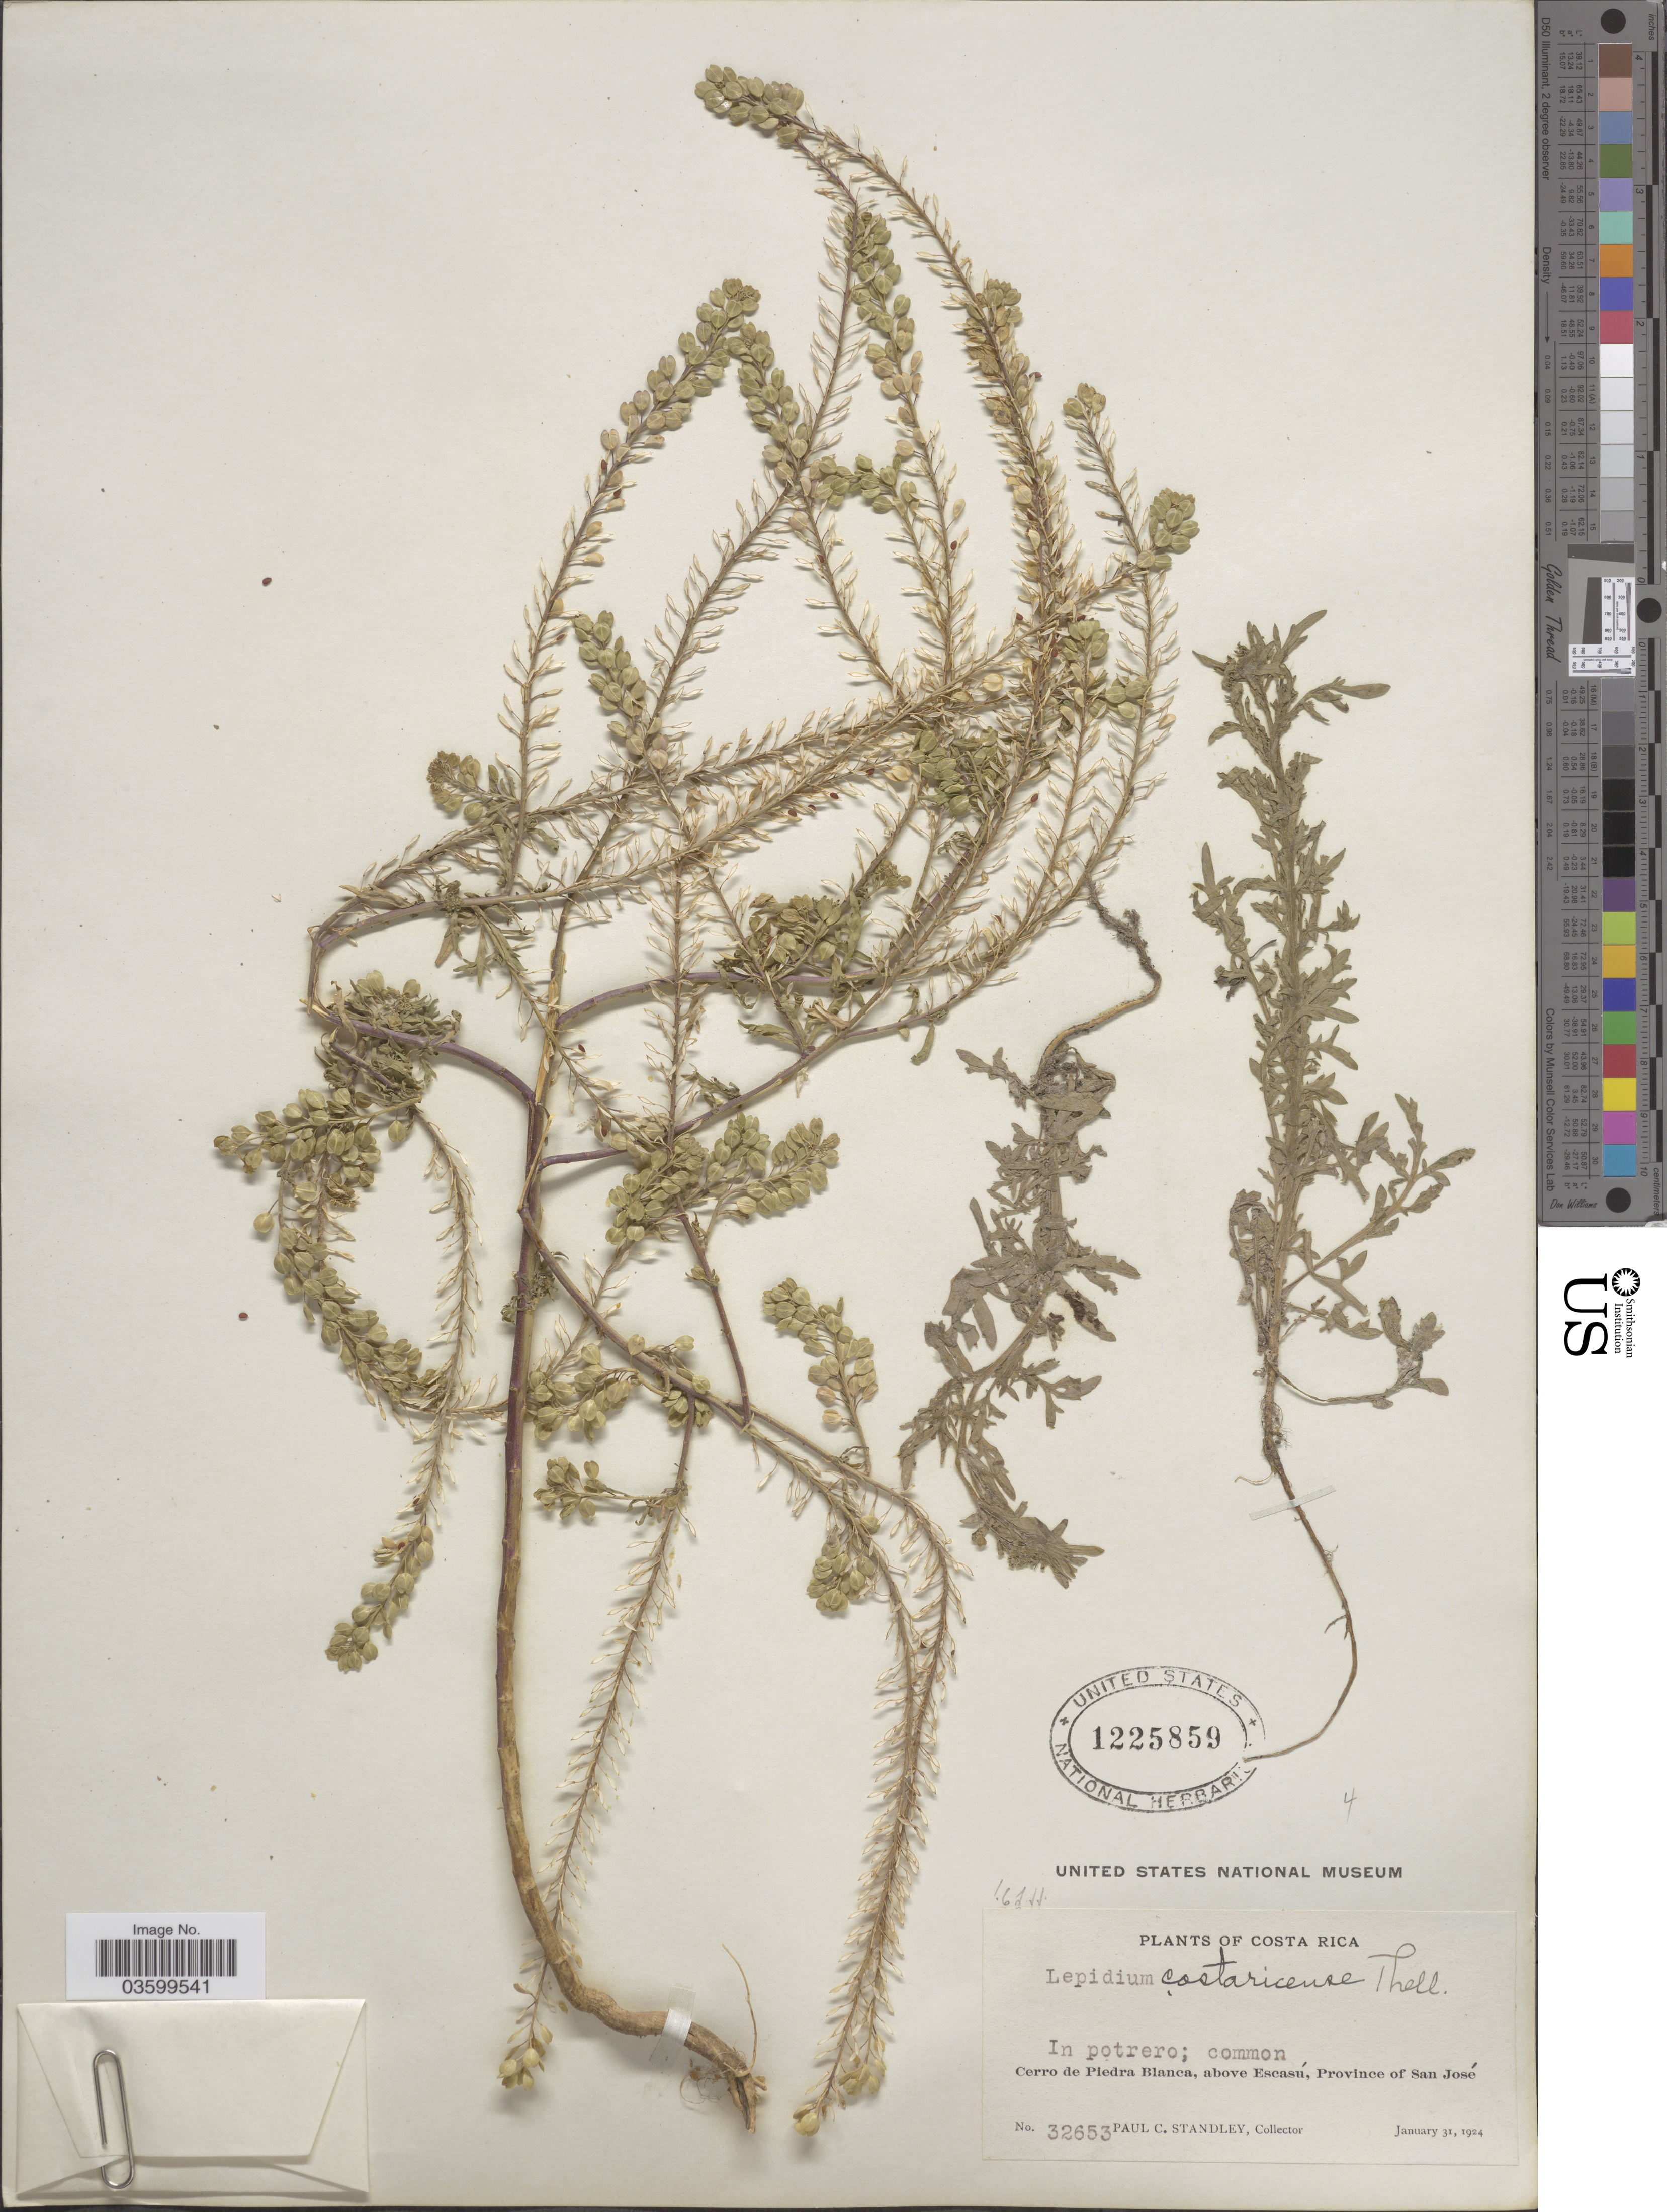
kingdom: Plantae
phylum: Tracheophyta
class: Magnoliopsida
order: Brassicales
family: Brassicaceae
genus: Lepidium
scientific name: Lepidium costaricense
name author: Thell.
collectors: P. C. Standley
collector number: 32653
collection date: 1924-01-31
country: Costa Rica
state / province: San José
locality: Cerro de Piedra Blanca, above Escasú.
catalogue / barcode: US 1225859